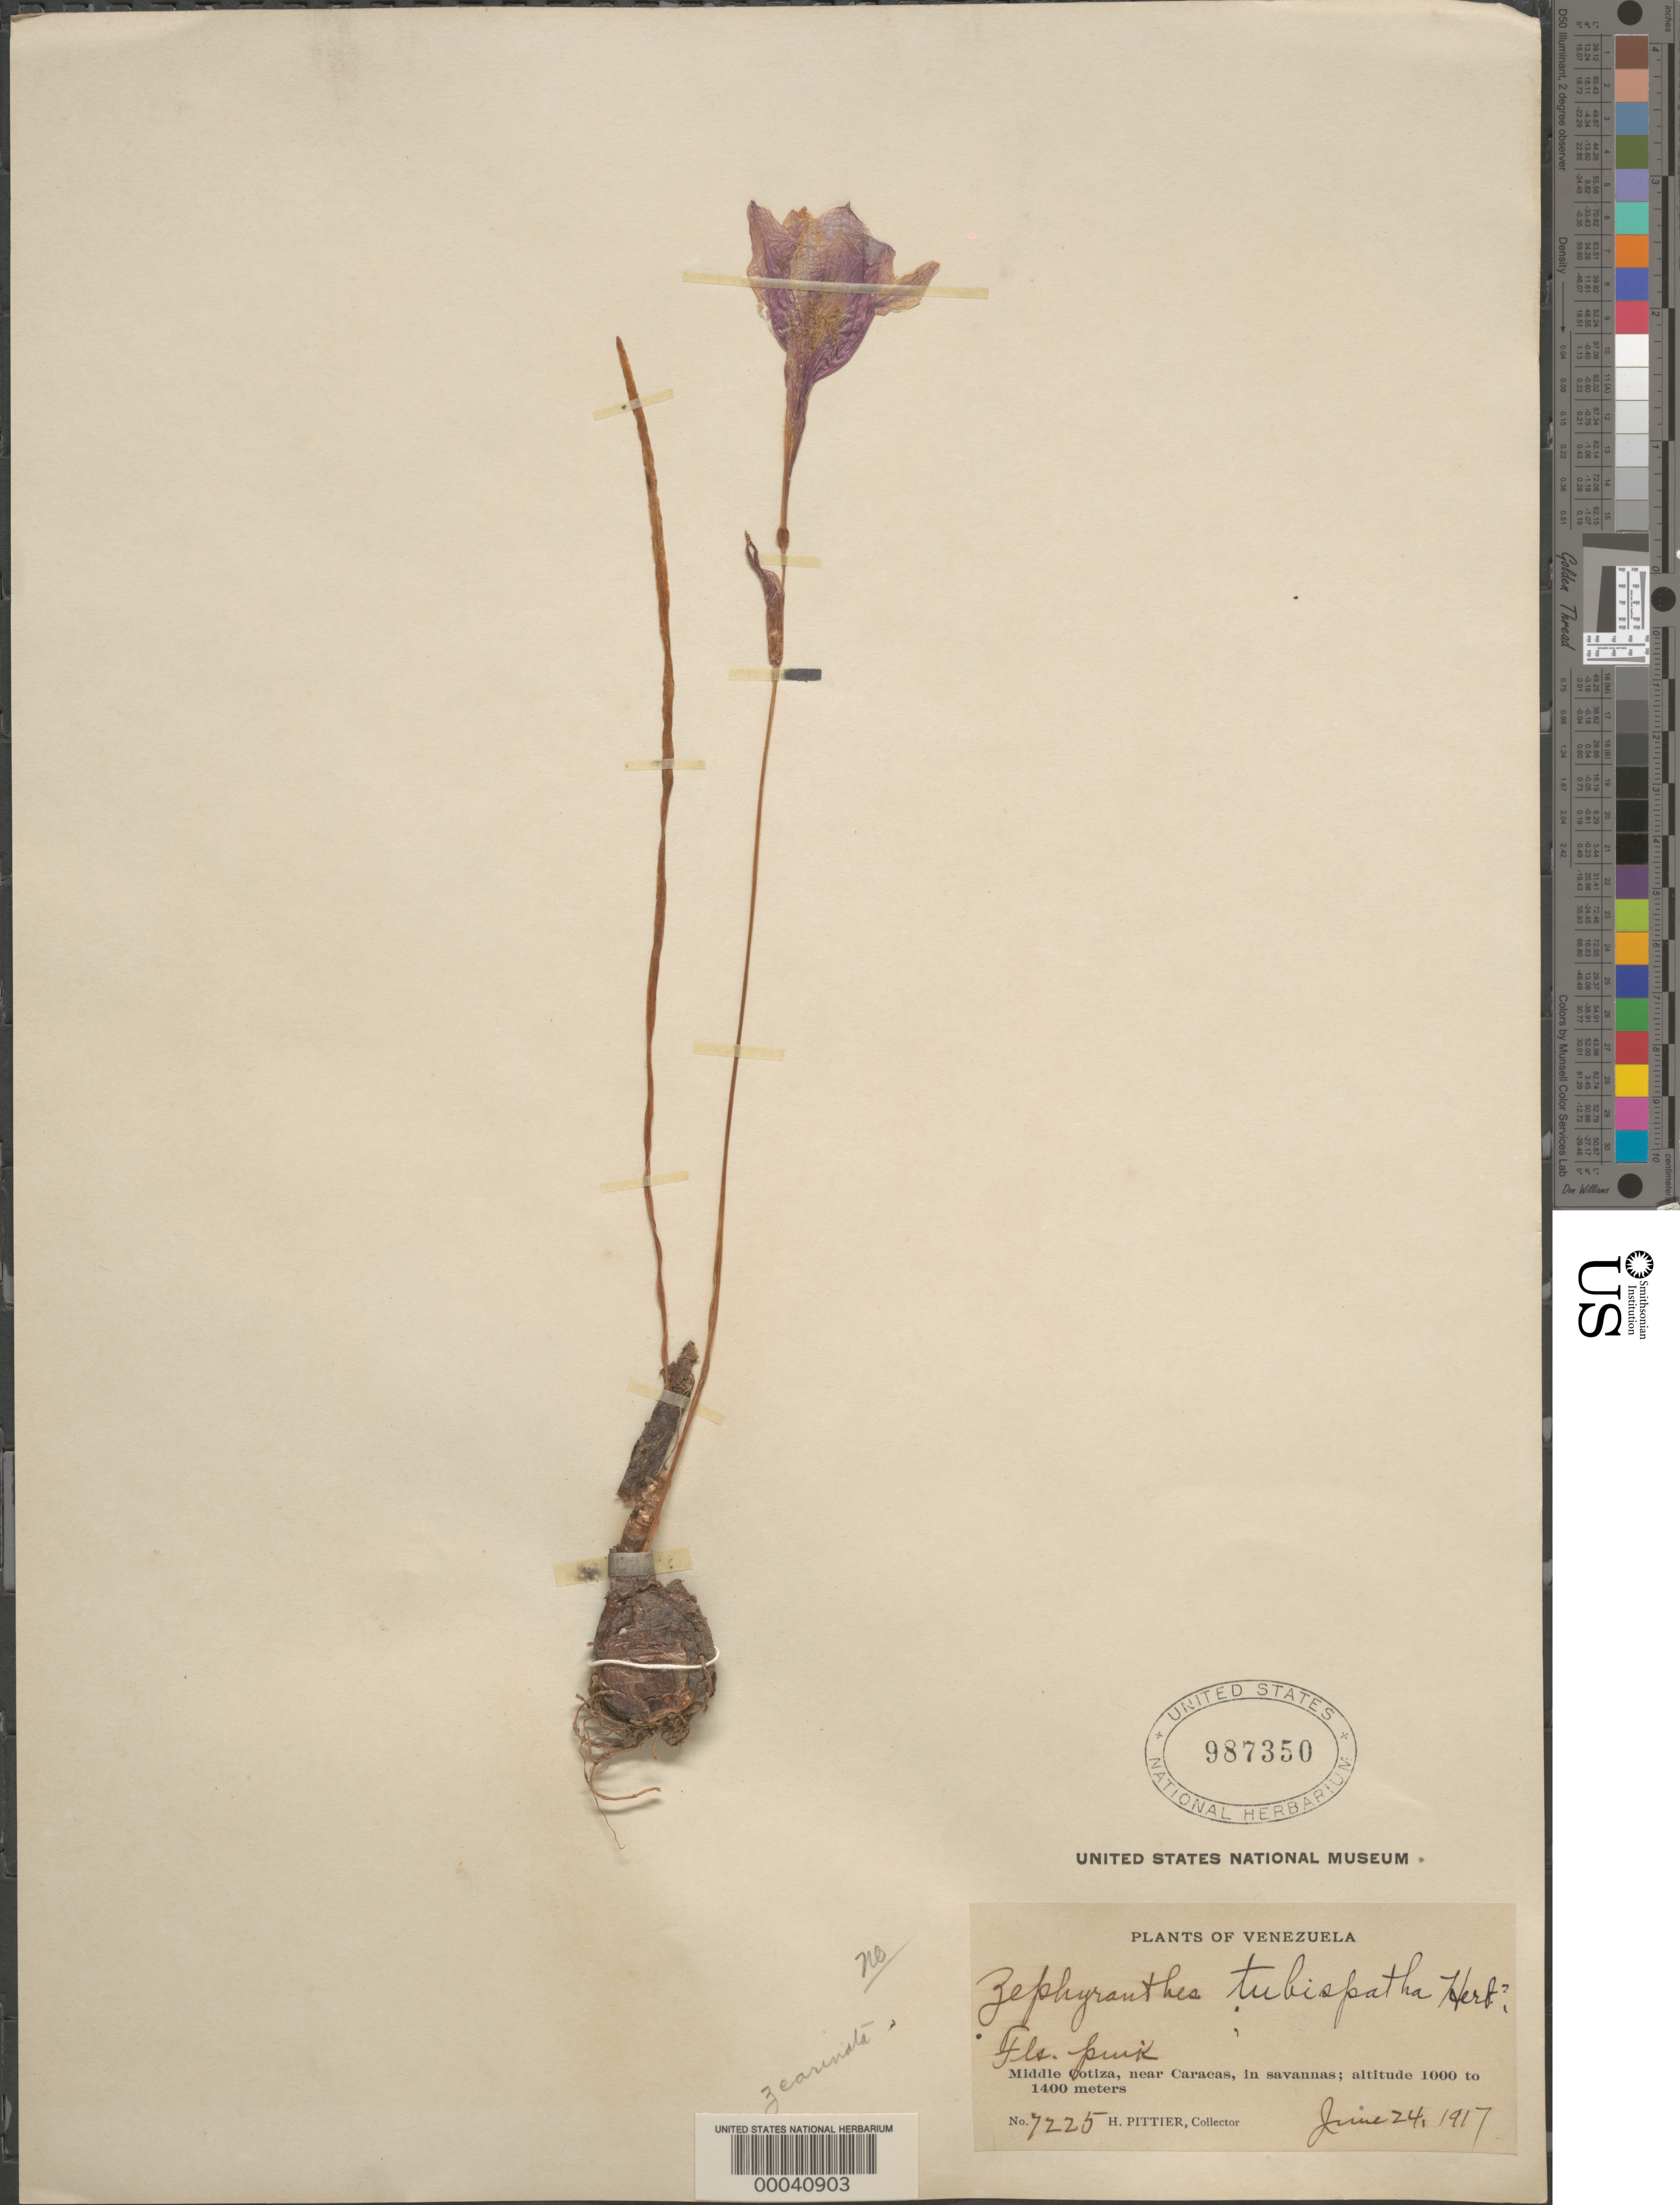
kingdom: Plantae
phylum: Tracheophyta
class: Liliopsida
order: Asparagales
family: Amaryllidaceae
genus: Zephyranthes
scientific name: Zephyranthes carinata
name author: Herb.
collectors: H. F. Pittier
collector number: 7225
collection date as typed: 24 Jun 1917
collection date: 1917-06-24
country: Venezuela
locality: Middle cotiza, near caracas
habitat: In savannnas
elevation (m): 1000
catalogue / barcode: US 987350